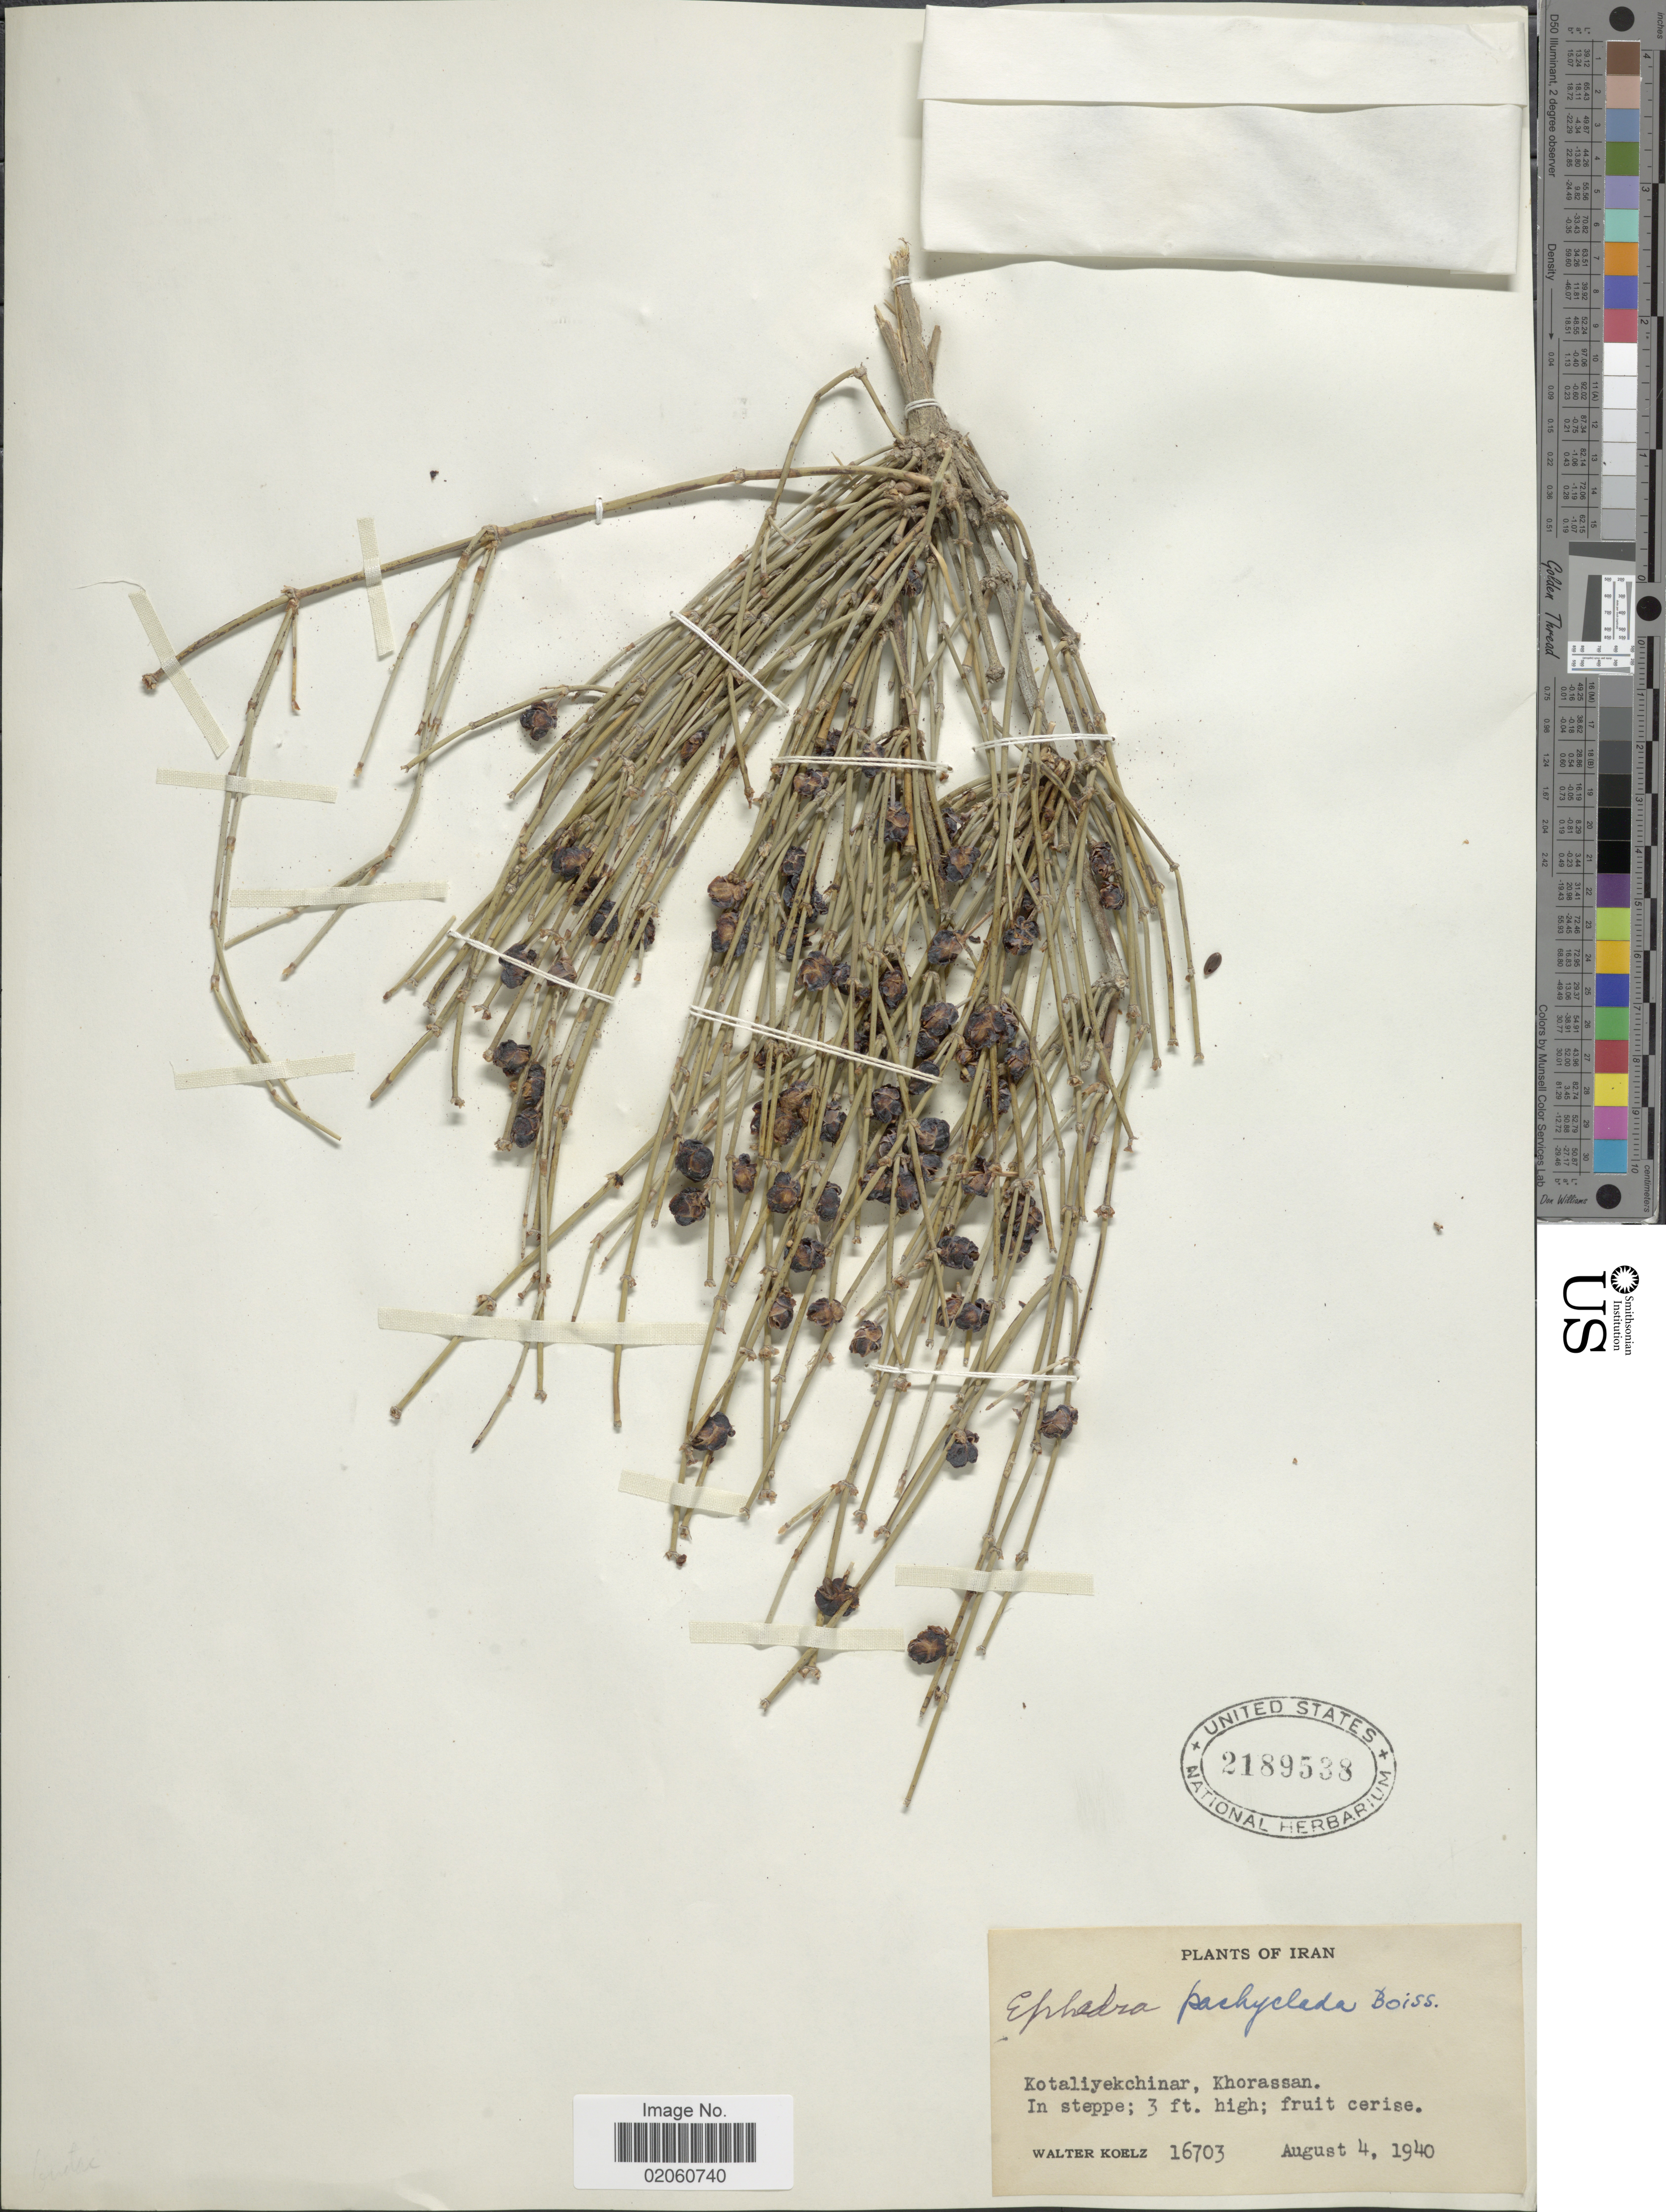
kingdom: Plantae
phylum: Tracheophyta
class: Gnetopsida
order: Ephedrales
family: Ephedraceae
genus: Ephedra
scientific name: Ephedra pachyclada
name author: Boiss.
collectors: W. N. Koelz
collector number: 16703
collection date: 1940-08-04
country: Iran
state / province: Khorasan [obsolete]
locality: Kotaliyekchinar, Khirassan, In steppe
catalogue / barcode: US 2189538